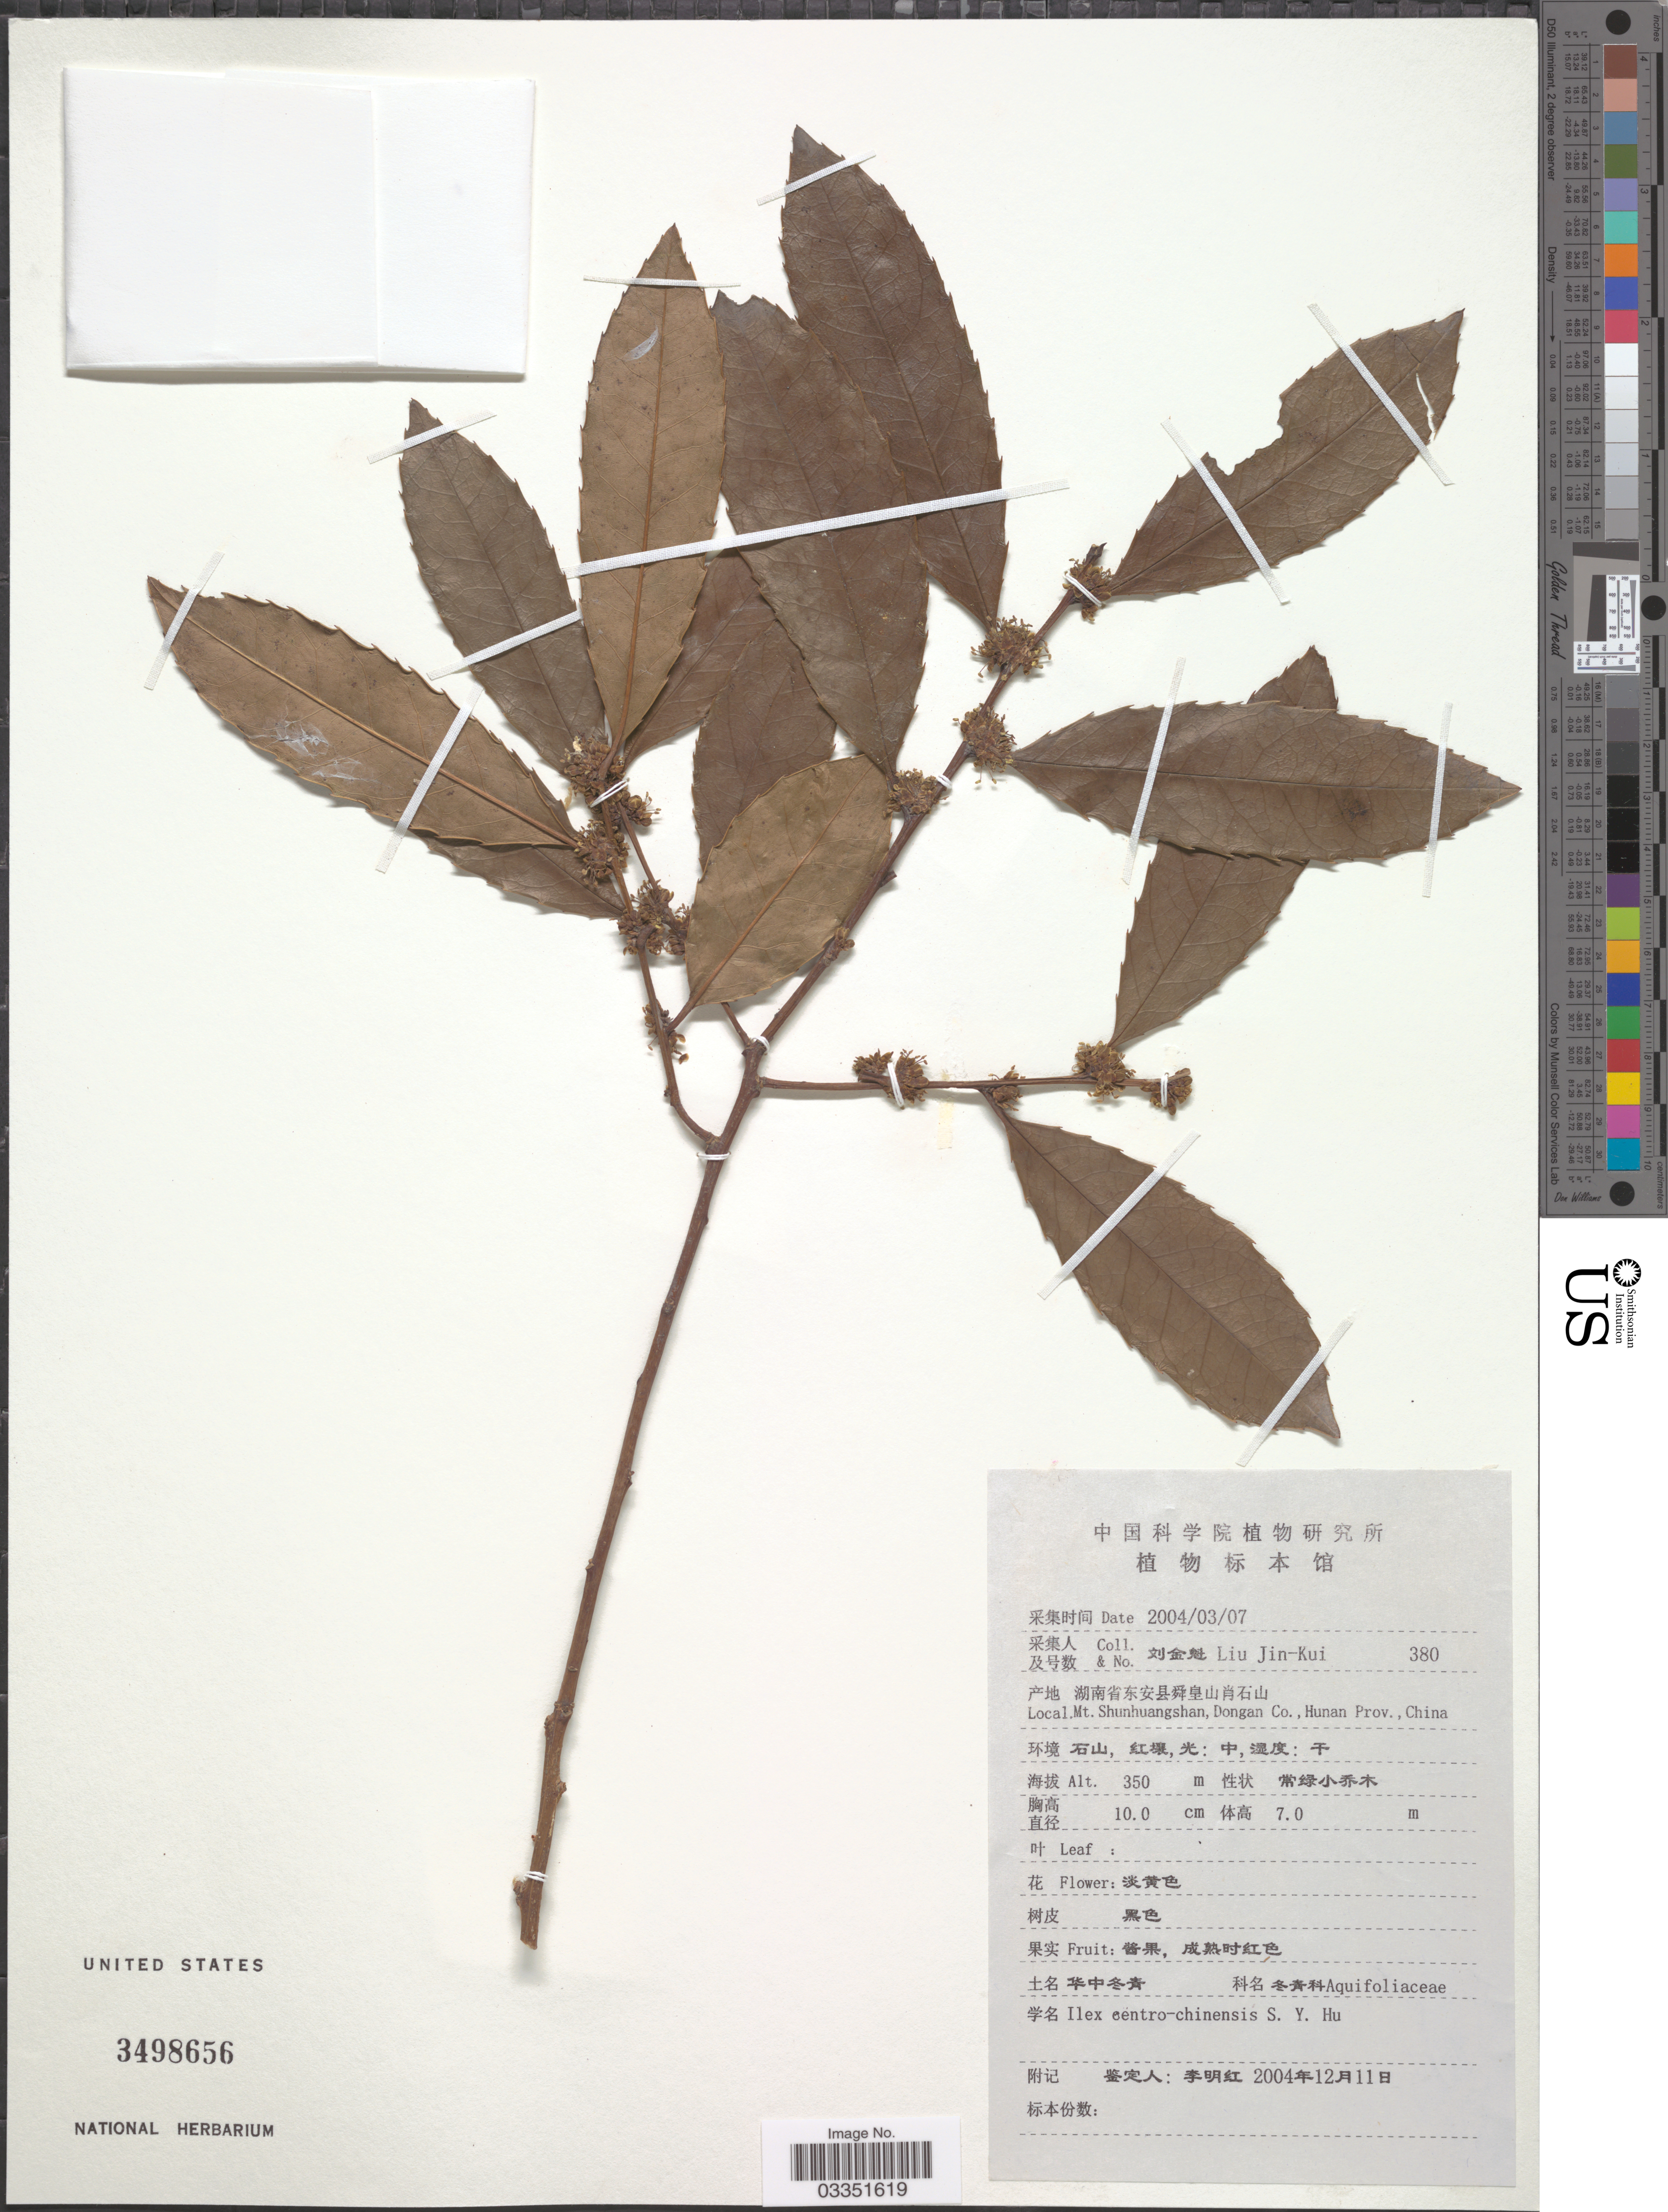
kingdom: Plantae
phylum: Tracheophyta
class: Magnoliopsida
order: Aquifoliales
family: Aquifoliaceae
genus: Ilex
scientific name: Ilex centrochinensis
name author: S.Y. Hu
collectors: Liu Jin-Kui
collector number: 380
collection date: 2004-03-07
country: China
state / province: Hunan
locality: Mt. Shunhuangshan, Dongan Co.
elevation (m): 350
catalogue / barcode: US 3498656